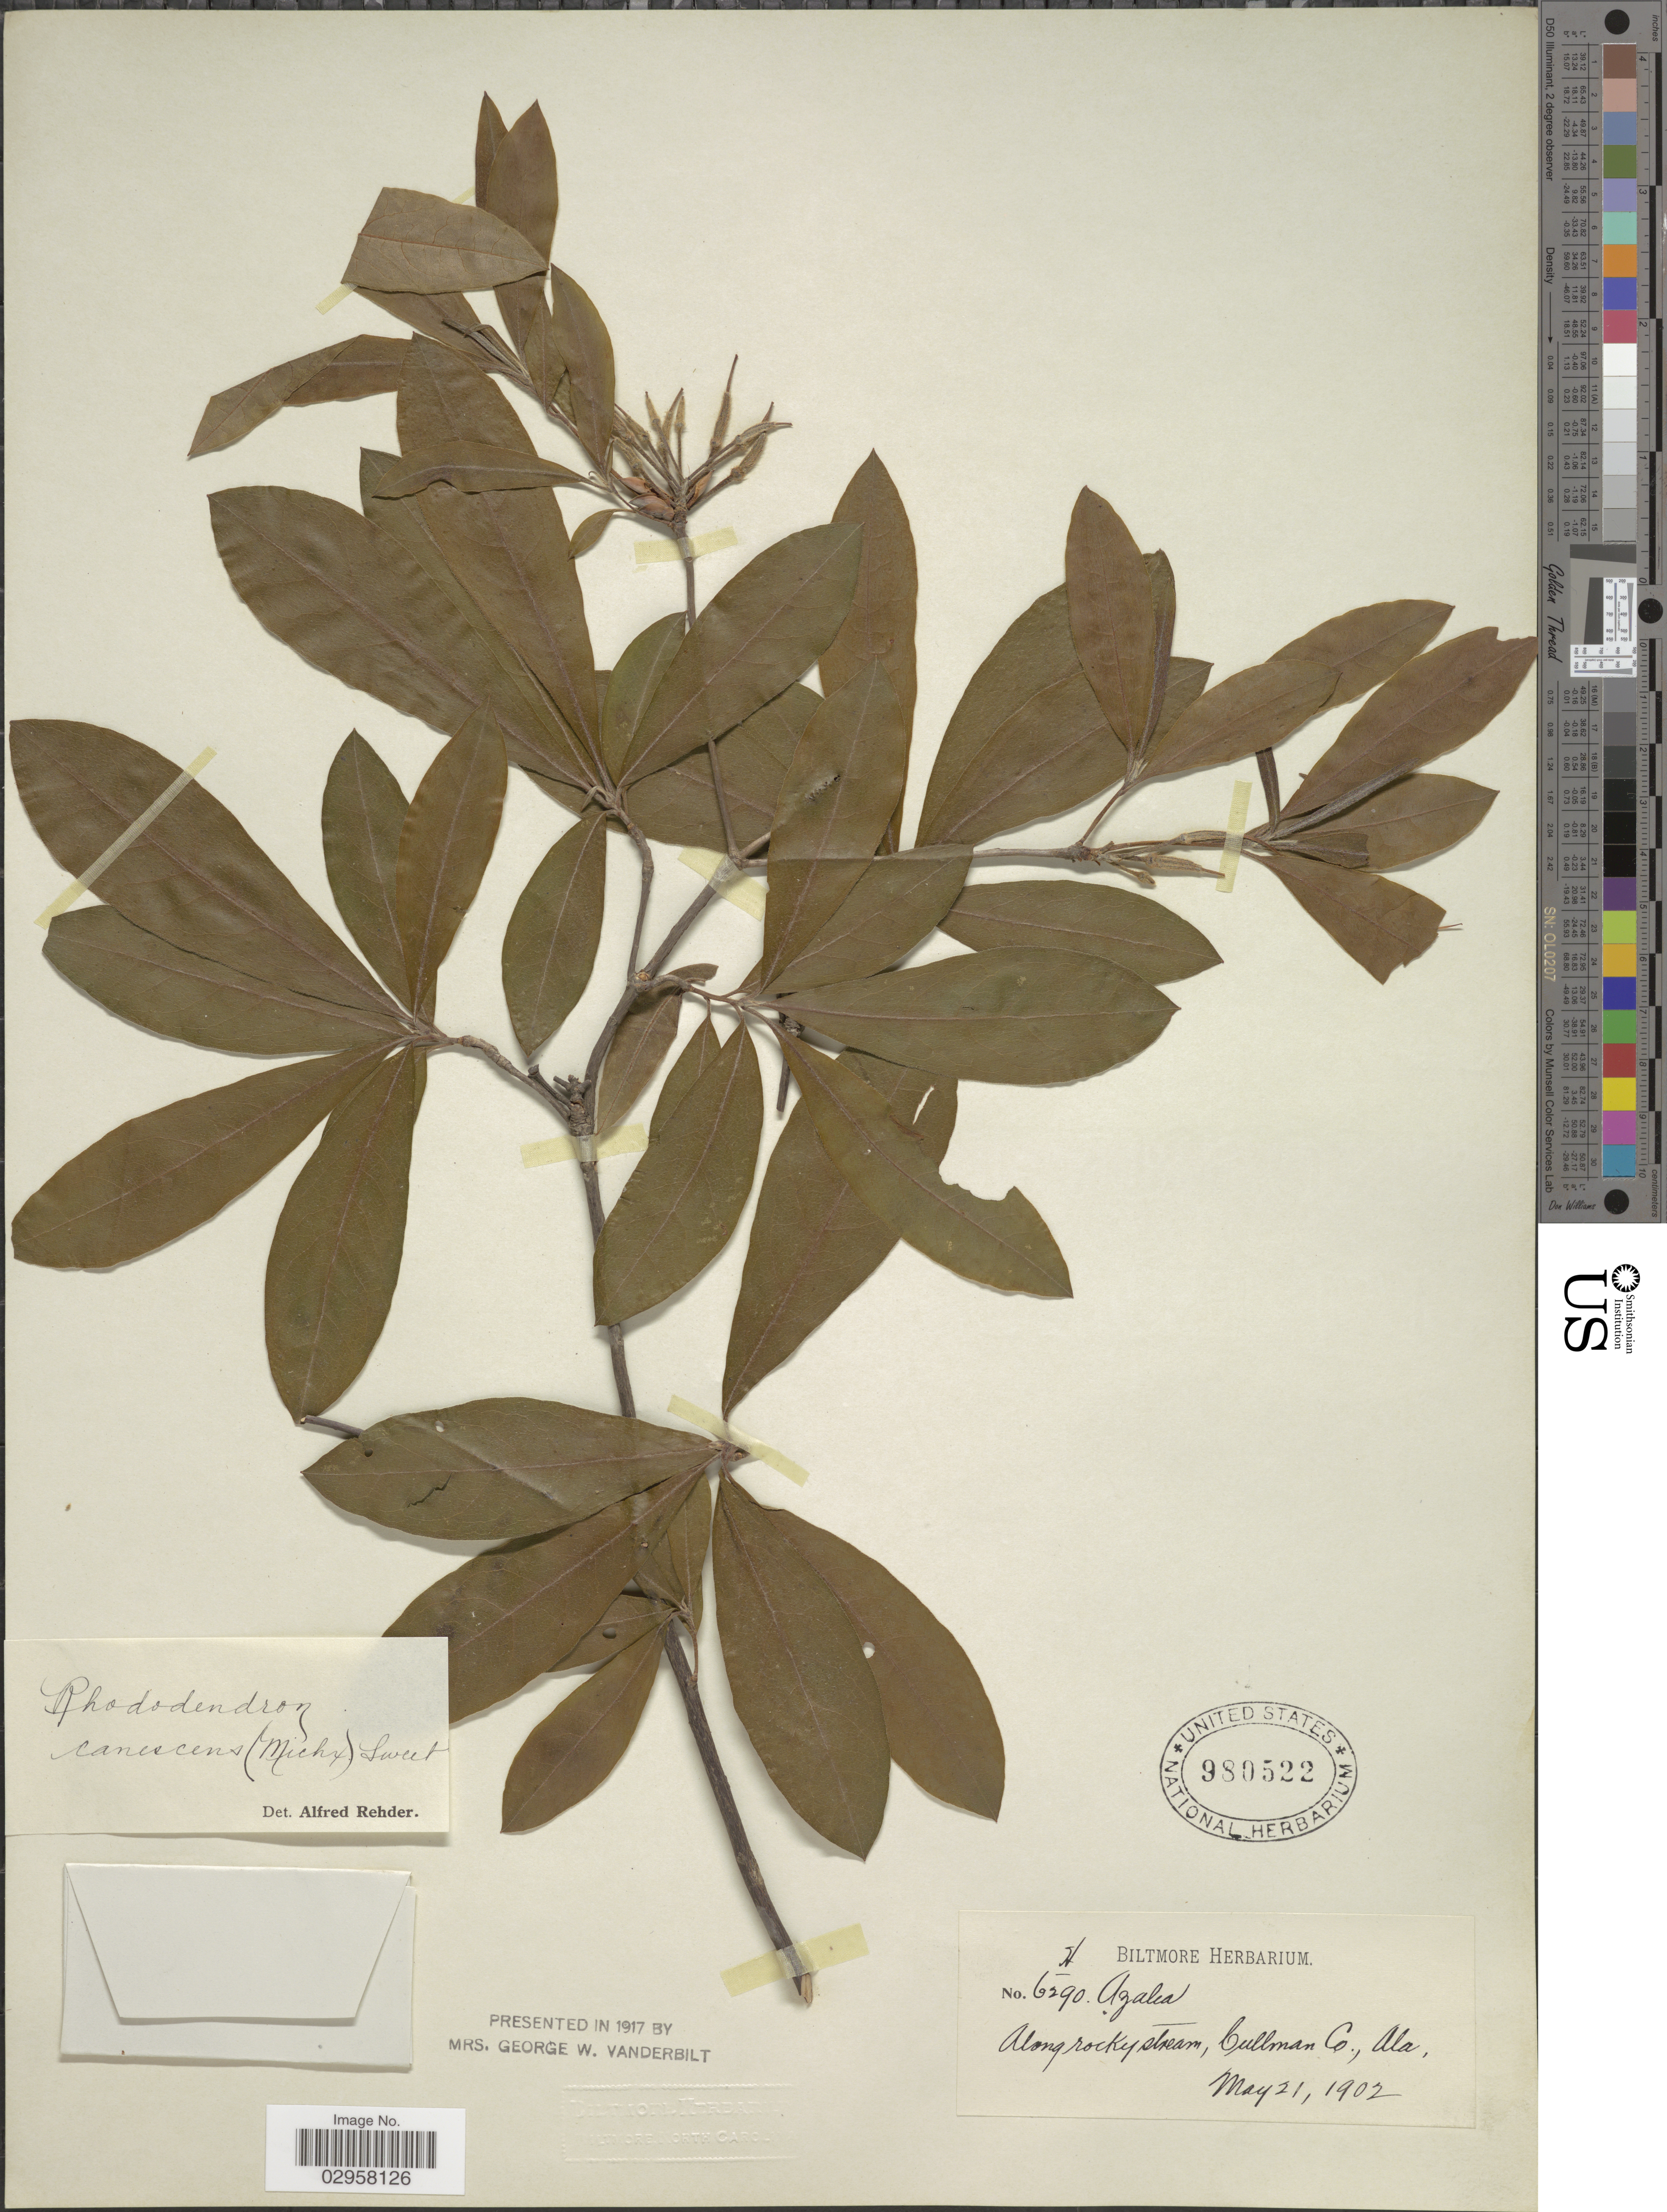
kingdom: Plantae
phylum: Tracheophyta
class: Magnoliopsida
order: Ericales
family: Ericaceae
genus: Rhododendron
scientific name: Rhododendron canescens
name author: (Michx.) Sweet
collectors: ex herb. Biltmore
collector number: H/6290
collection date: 1902-05-21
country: United States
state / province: Alabama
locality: Along rocky stream, Cullman Co.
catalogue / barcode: US 980522